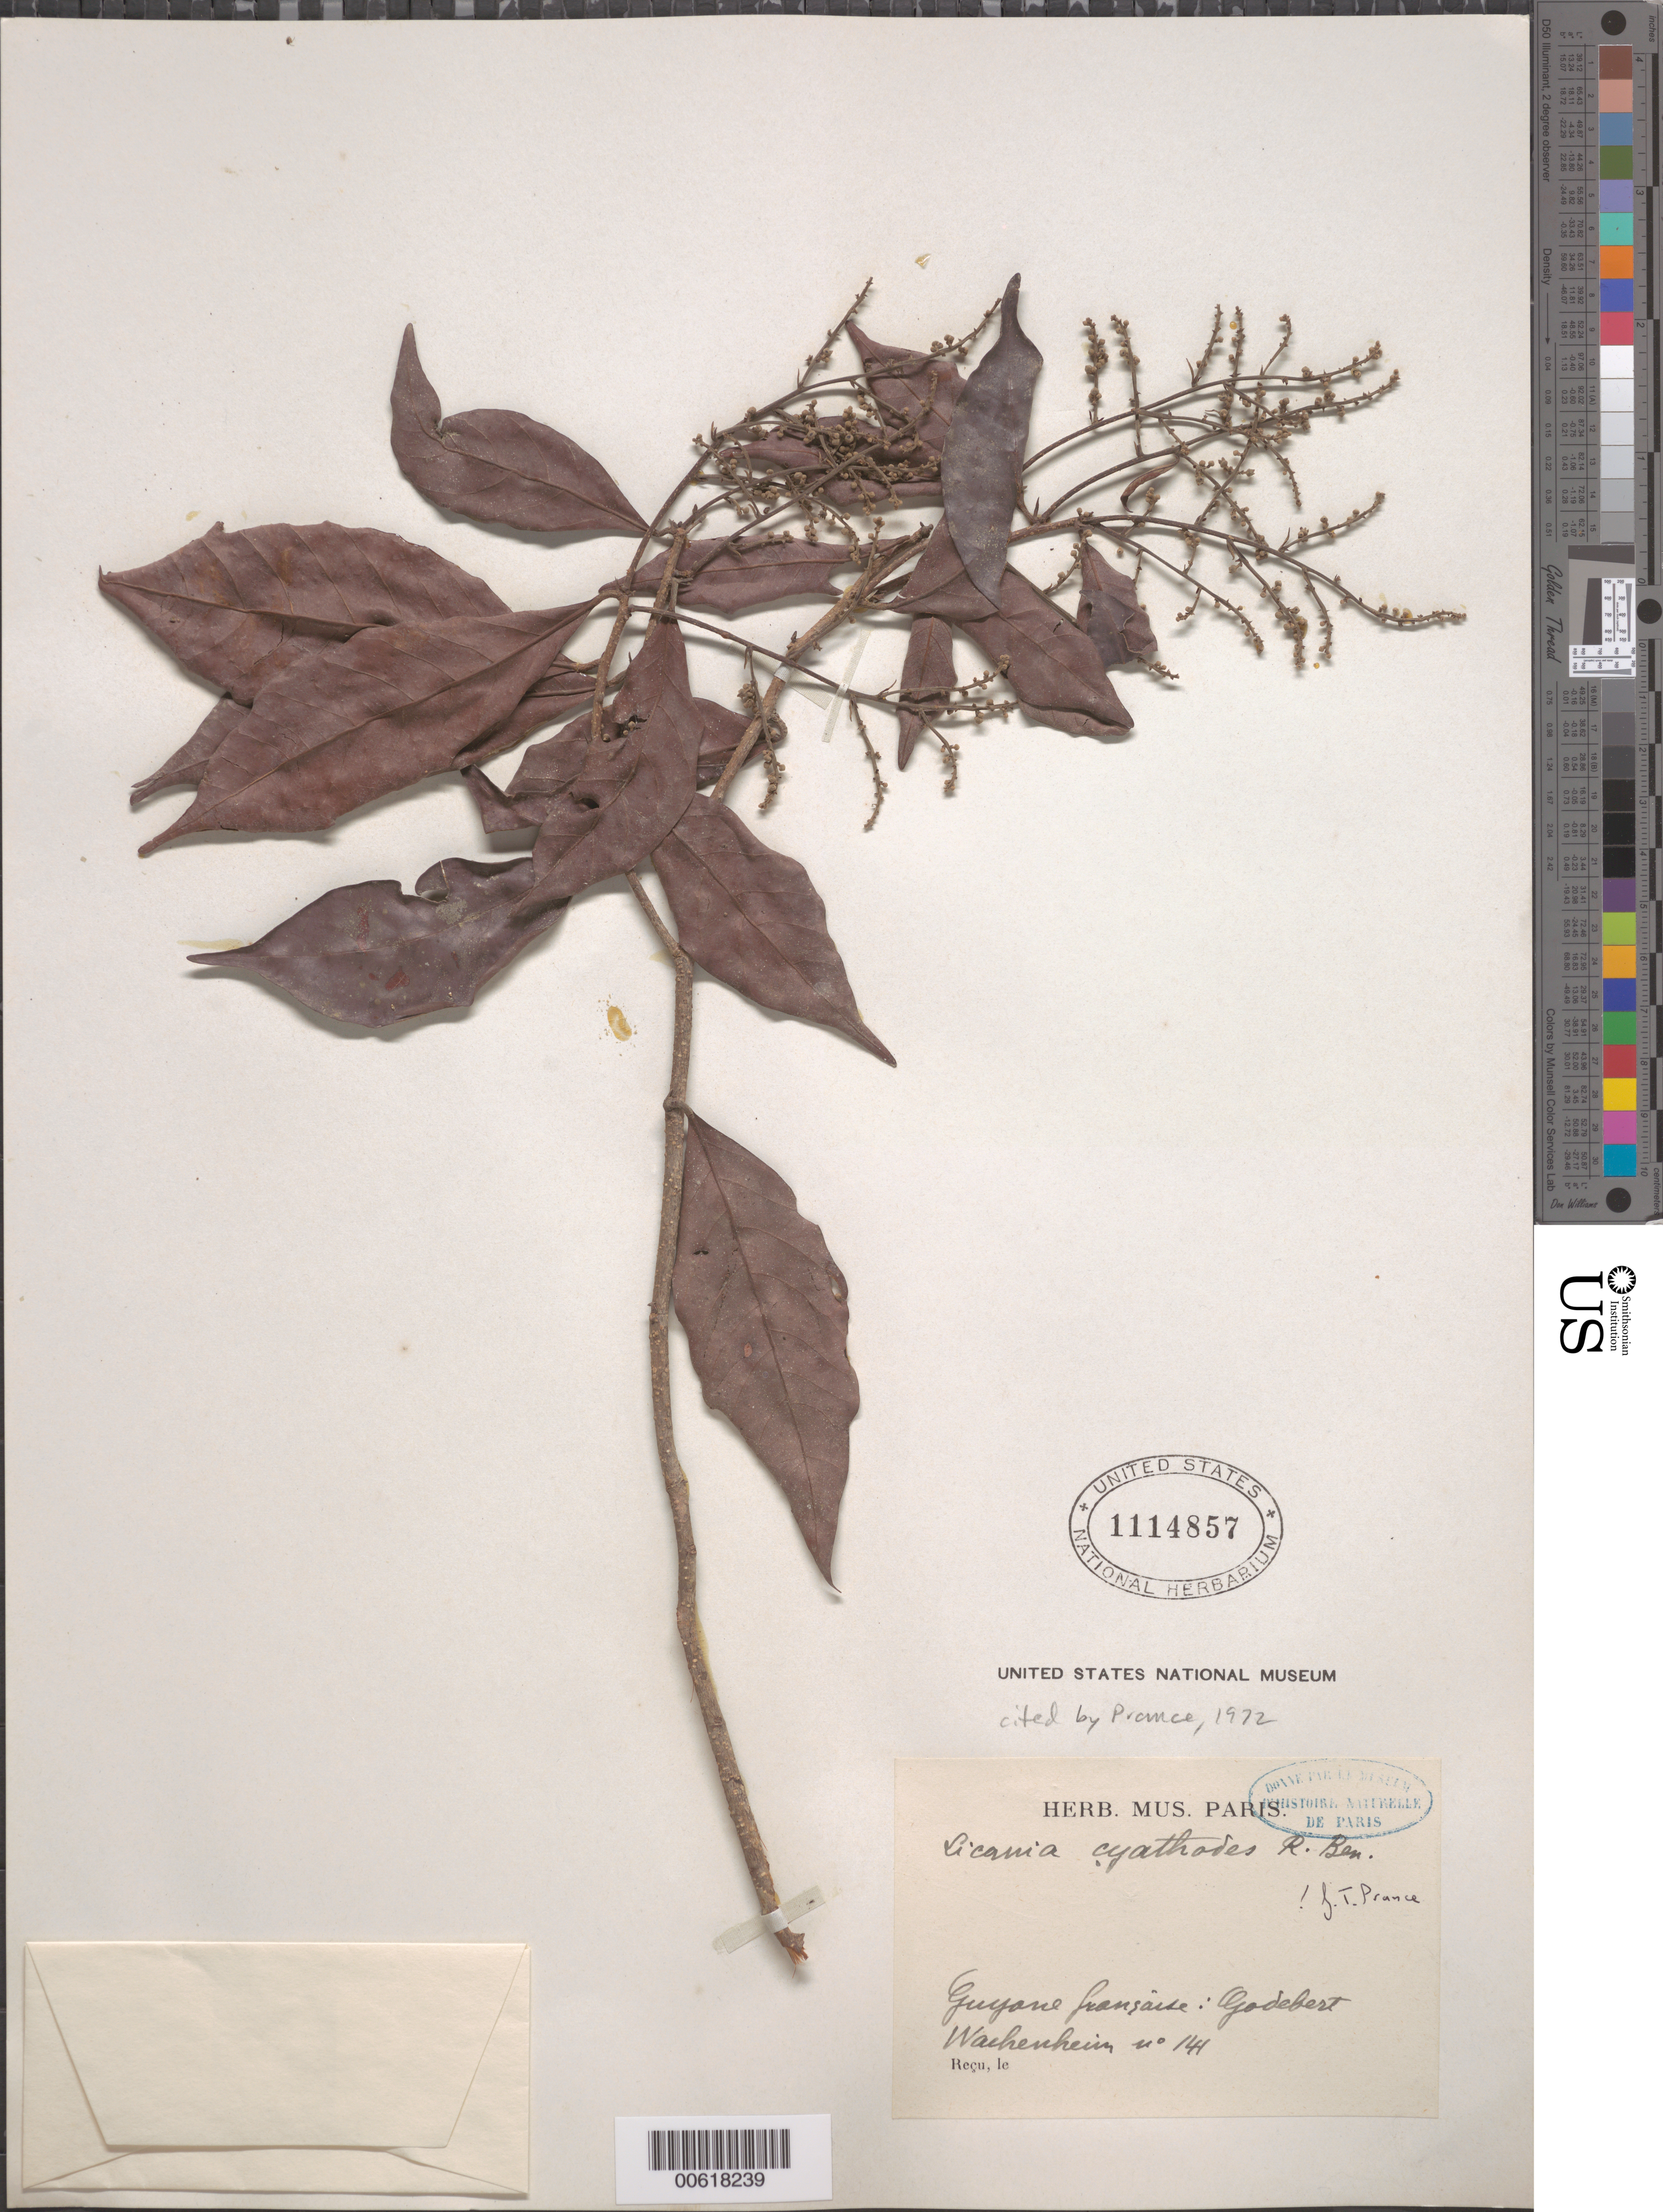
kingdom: Plantae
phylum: Tracheophyta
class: Magnoliopsida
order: Malpighiales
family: Chrysobalanaceae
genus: Licania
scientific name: Licania cyathodes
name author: Benoist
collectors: G. Wachenheim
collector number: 141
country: French Guiana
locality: Godebert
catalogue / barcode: US 1114857